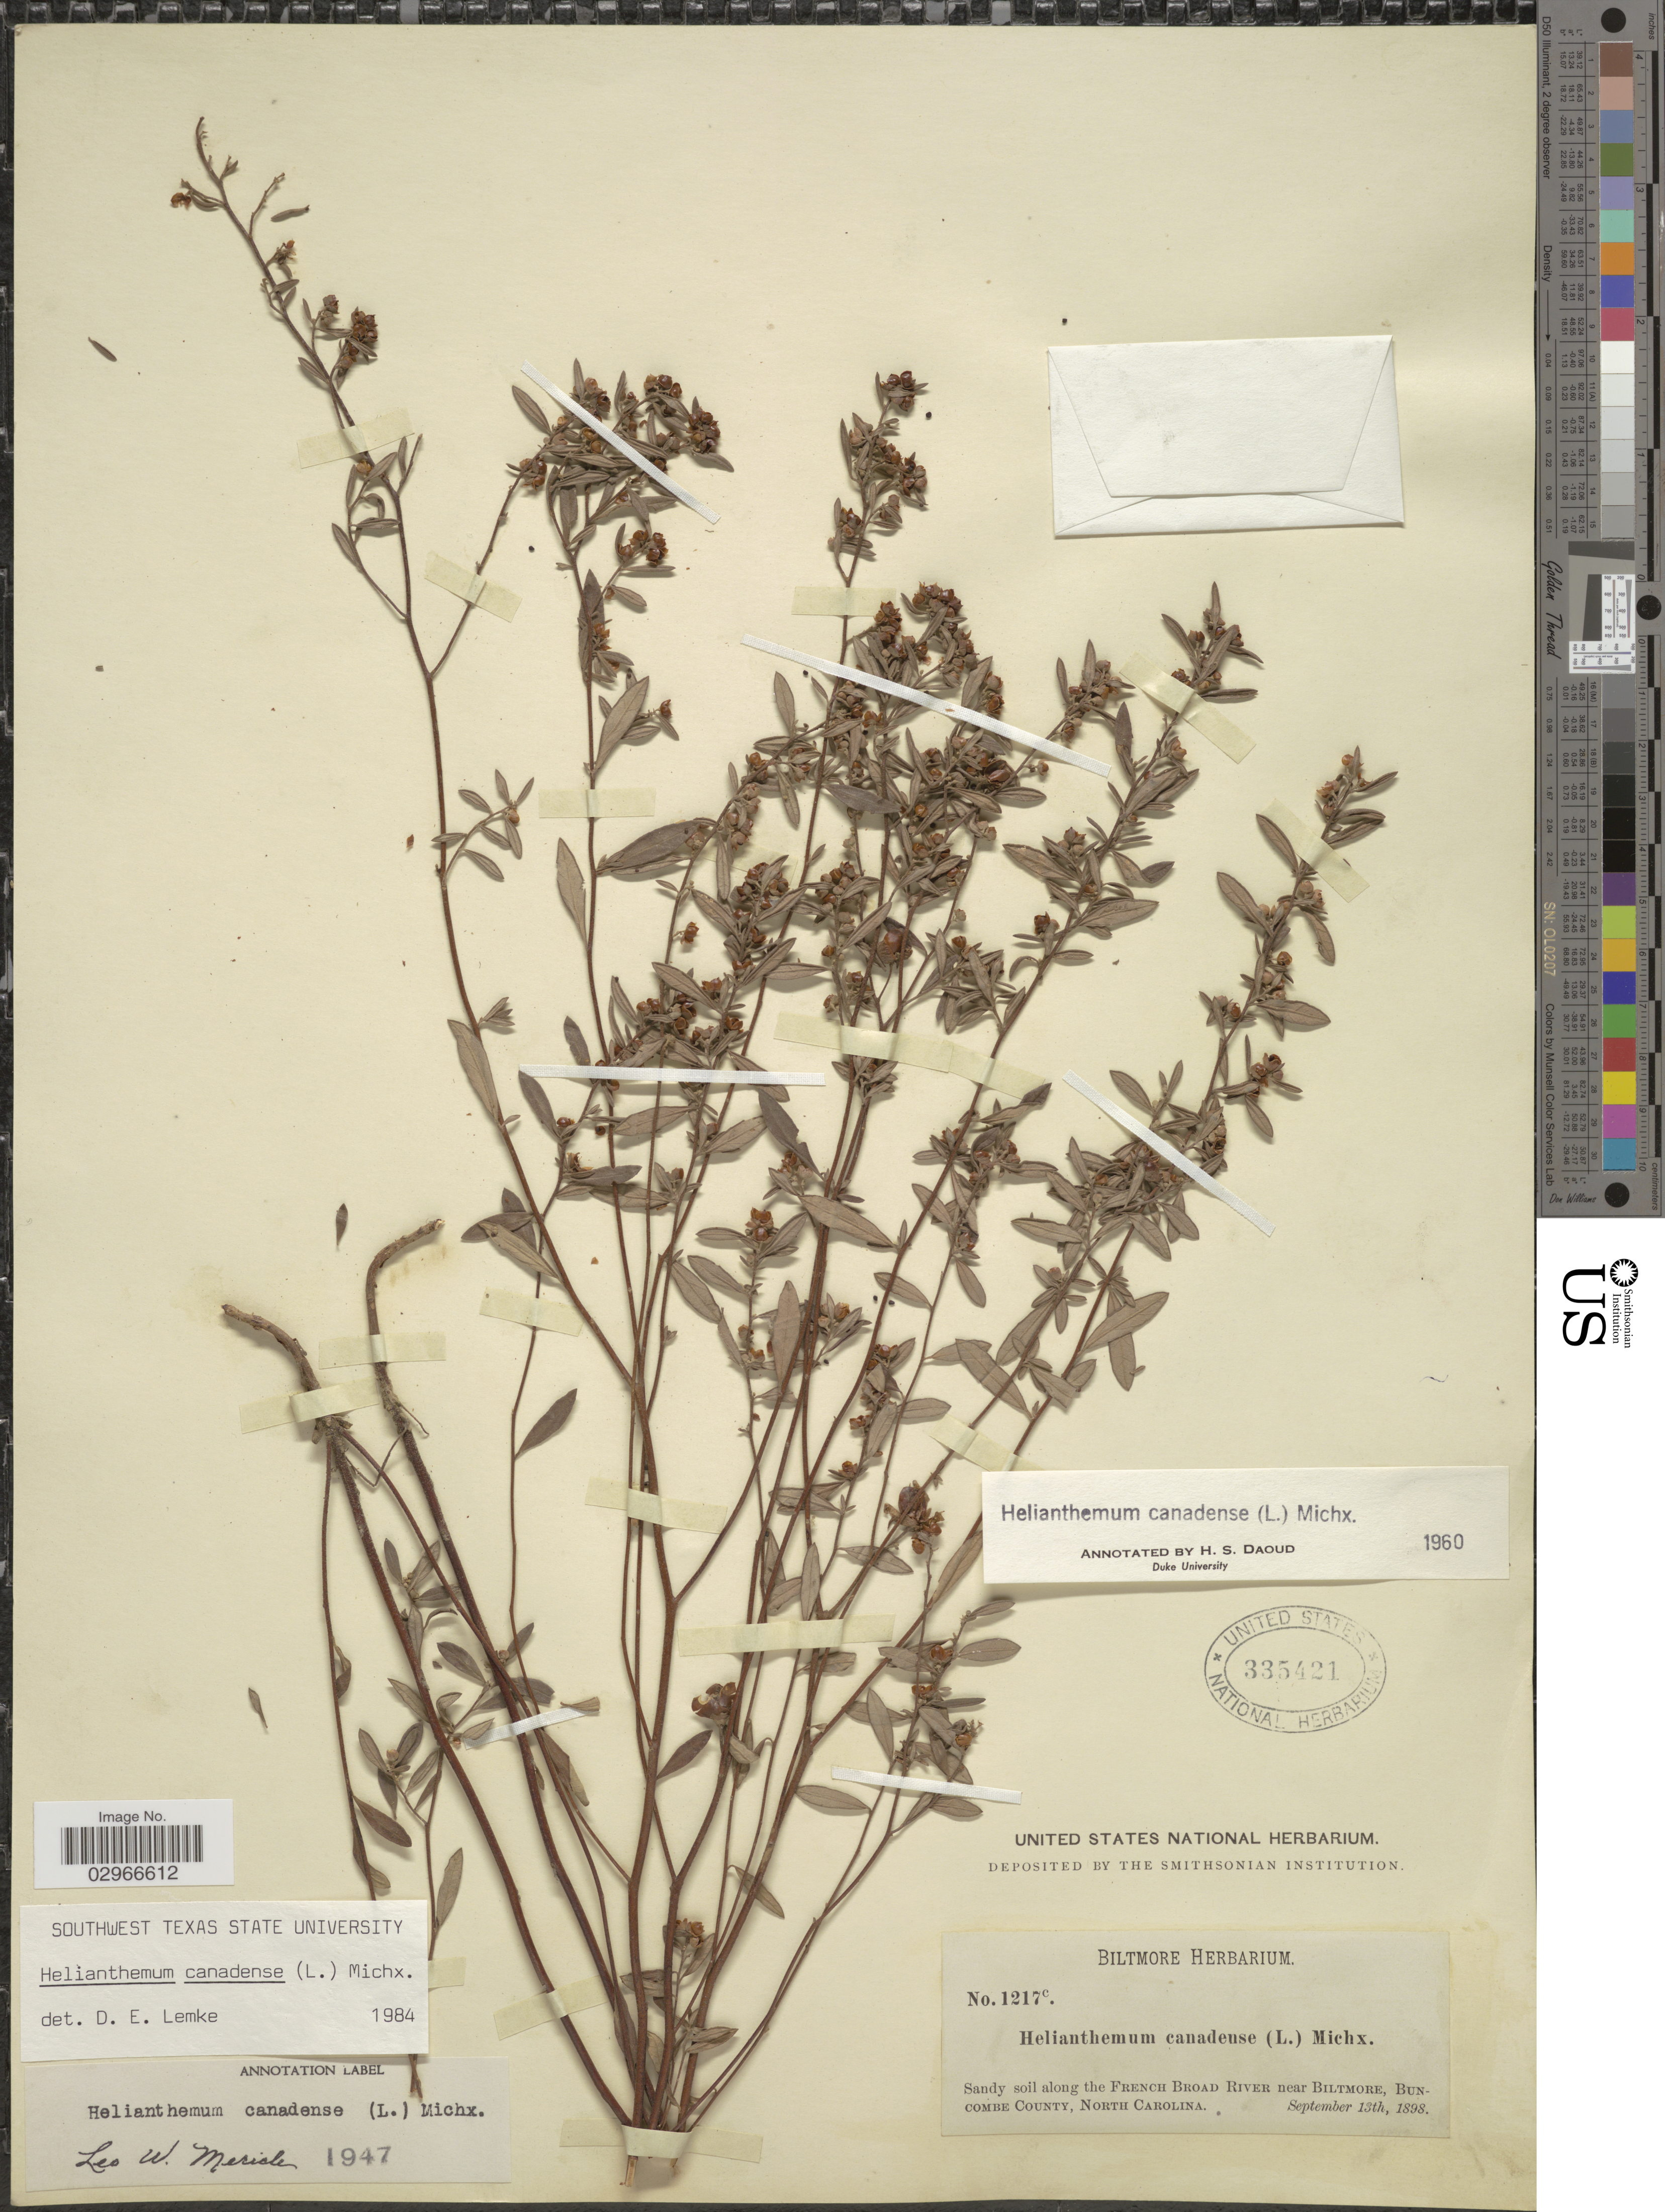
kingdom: Plantae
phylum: Tracheophyta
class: Magnoliopsida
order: Malvales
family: Cistaceae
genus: Helianthemum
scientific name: Helianthemum canadense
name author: (L.) Michx.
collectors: ex herb. Biltmore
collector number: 1217c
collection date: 1898-09-13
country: United States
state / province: North Carolina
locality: Sandy soil along the French Broad River near Biltmore, Buncombe County.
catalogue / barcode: US 335421